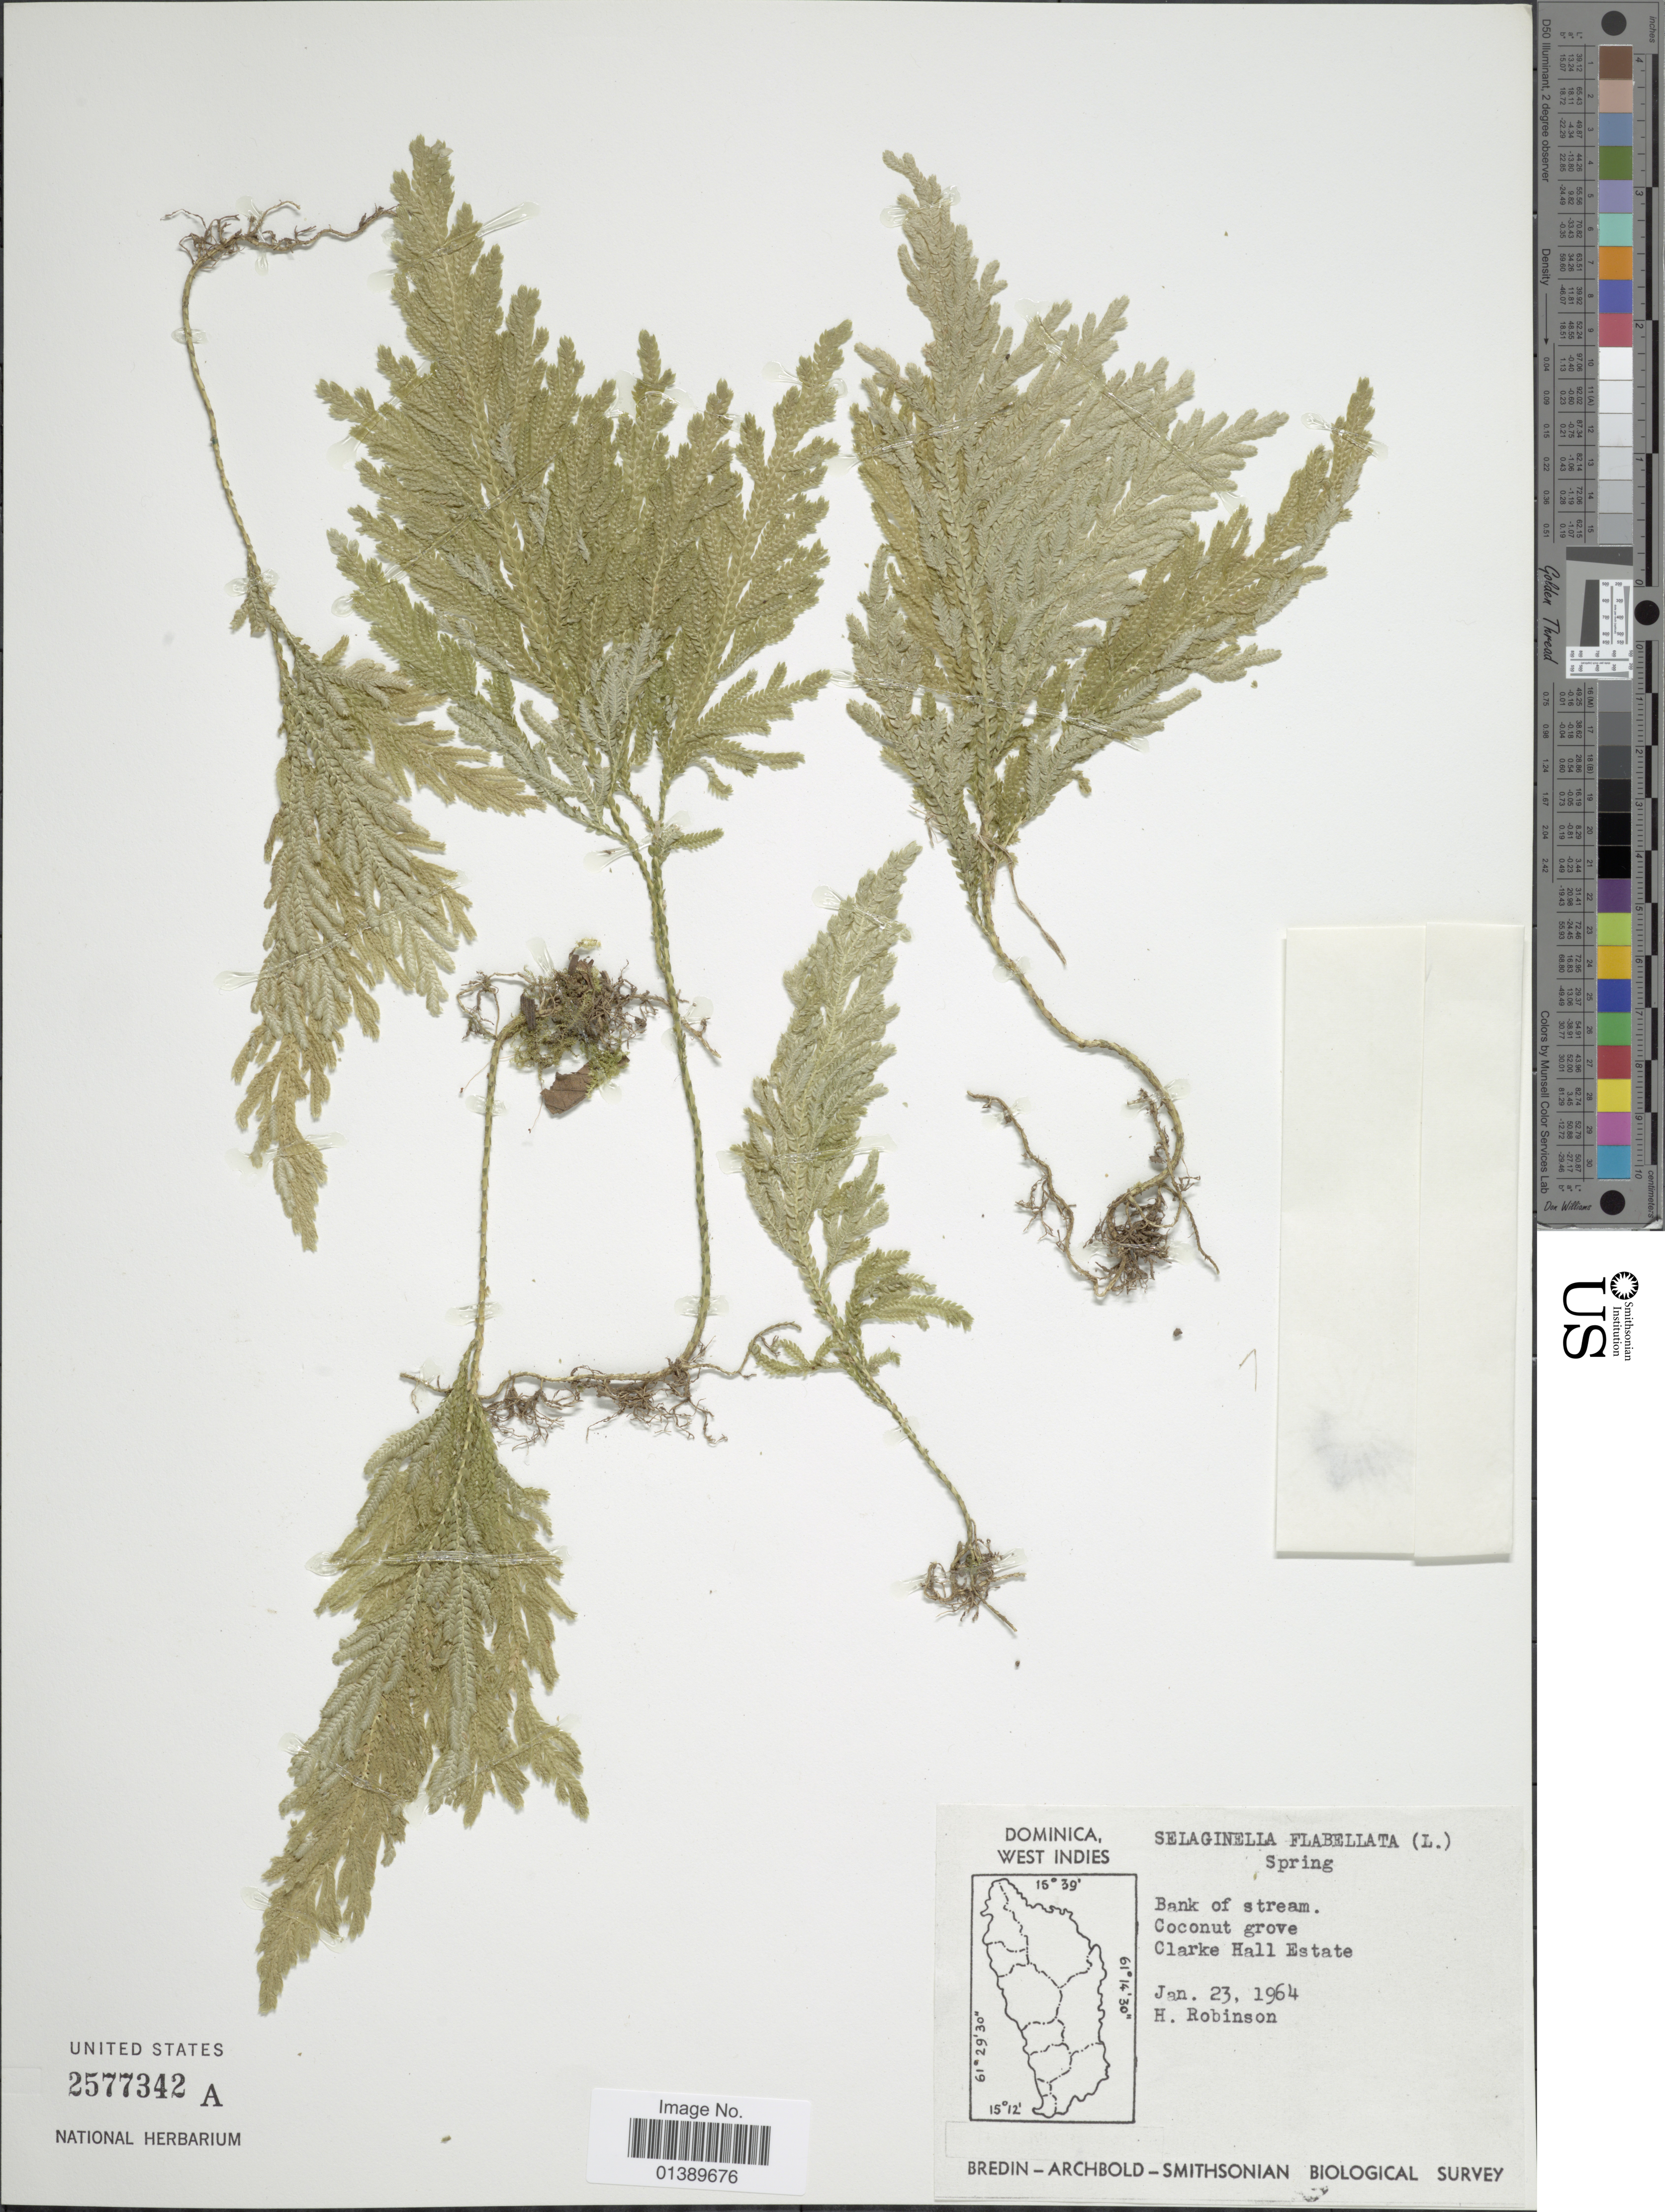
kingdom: Plantae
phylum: Tracheophyta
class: Lycopodiopsida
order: Selaginellales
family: Selaginellaceae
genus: Selaginella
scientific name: Selaginella flabellata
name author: L.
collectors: H. Robinson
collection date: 1964-01-23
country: Dominica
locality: West Indies, Bank of stream, Coconut grove, Clake Hall Estate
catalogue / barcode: US 2577342A